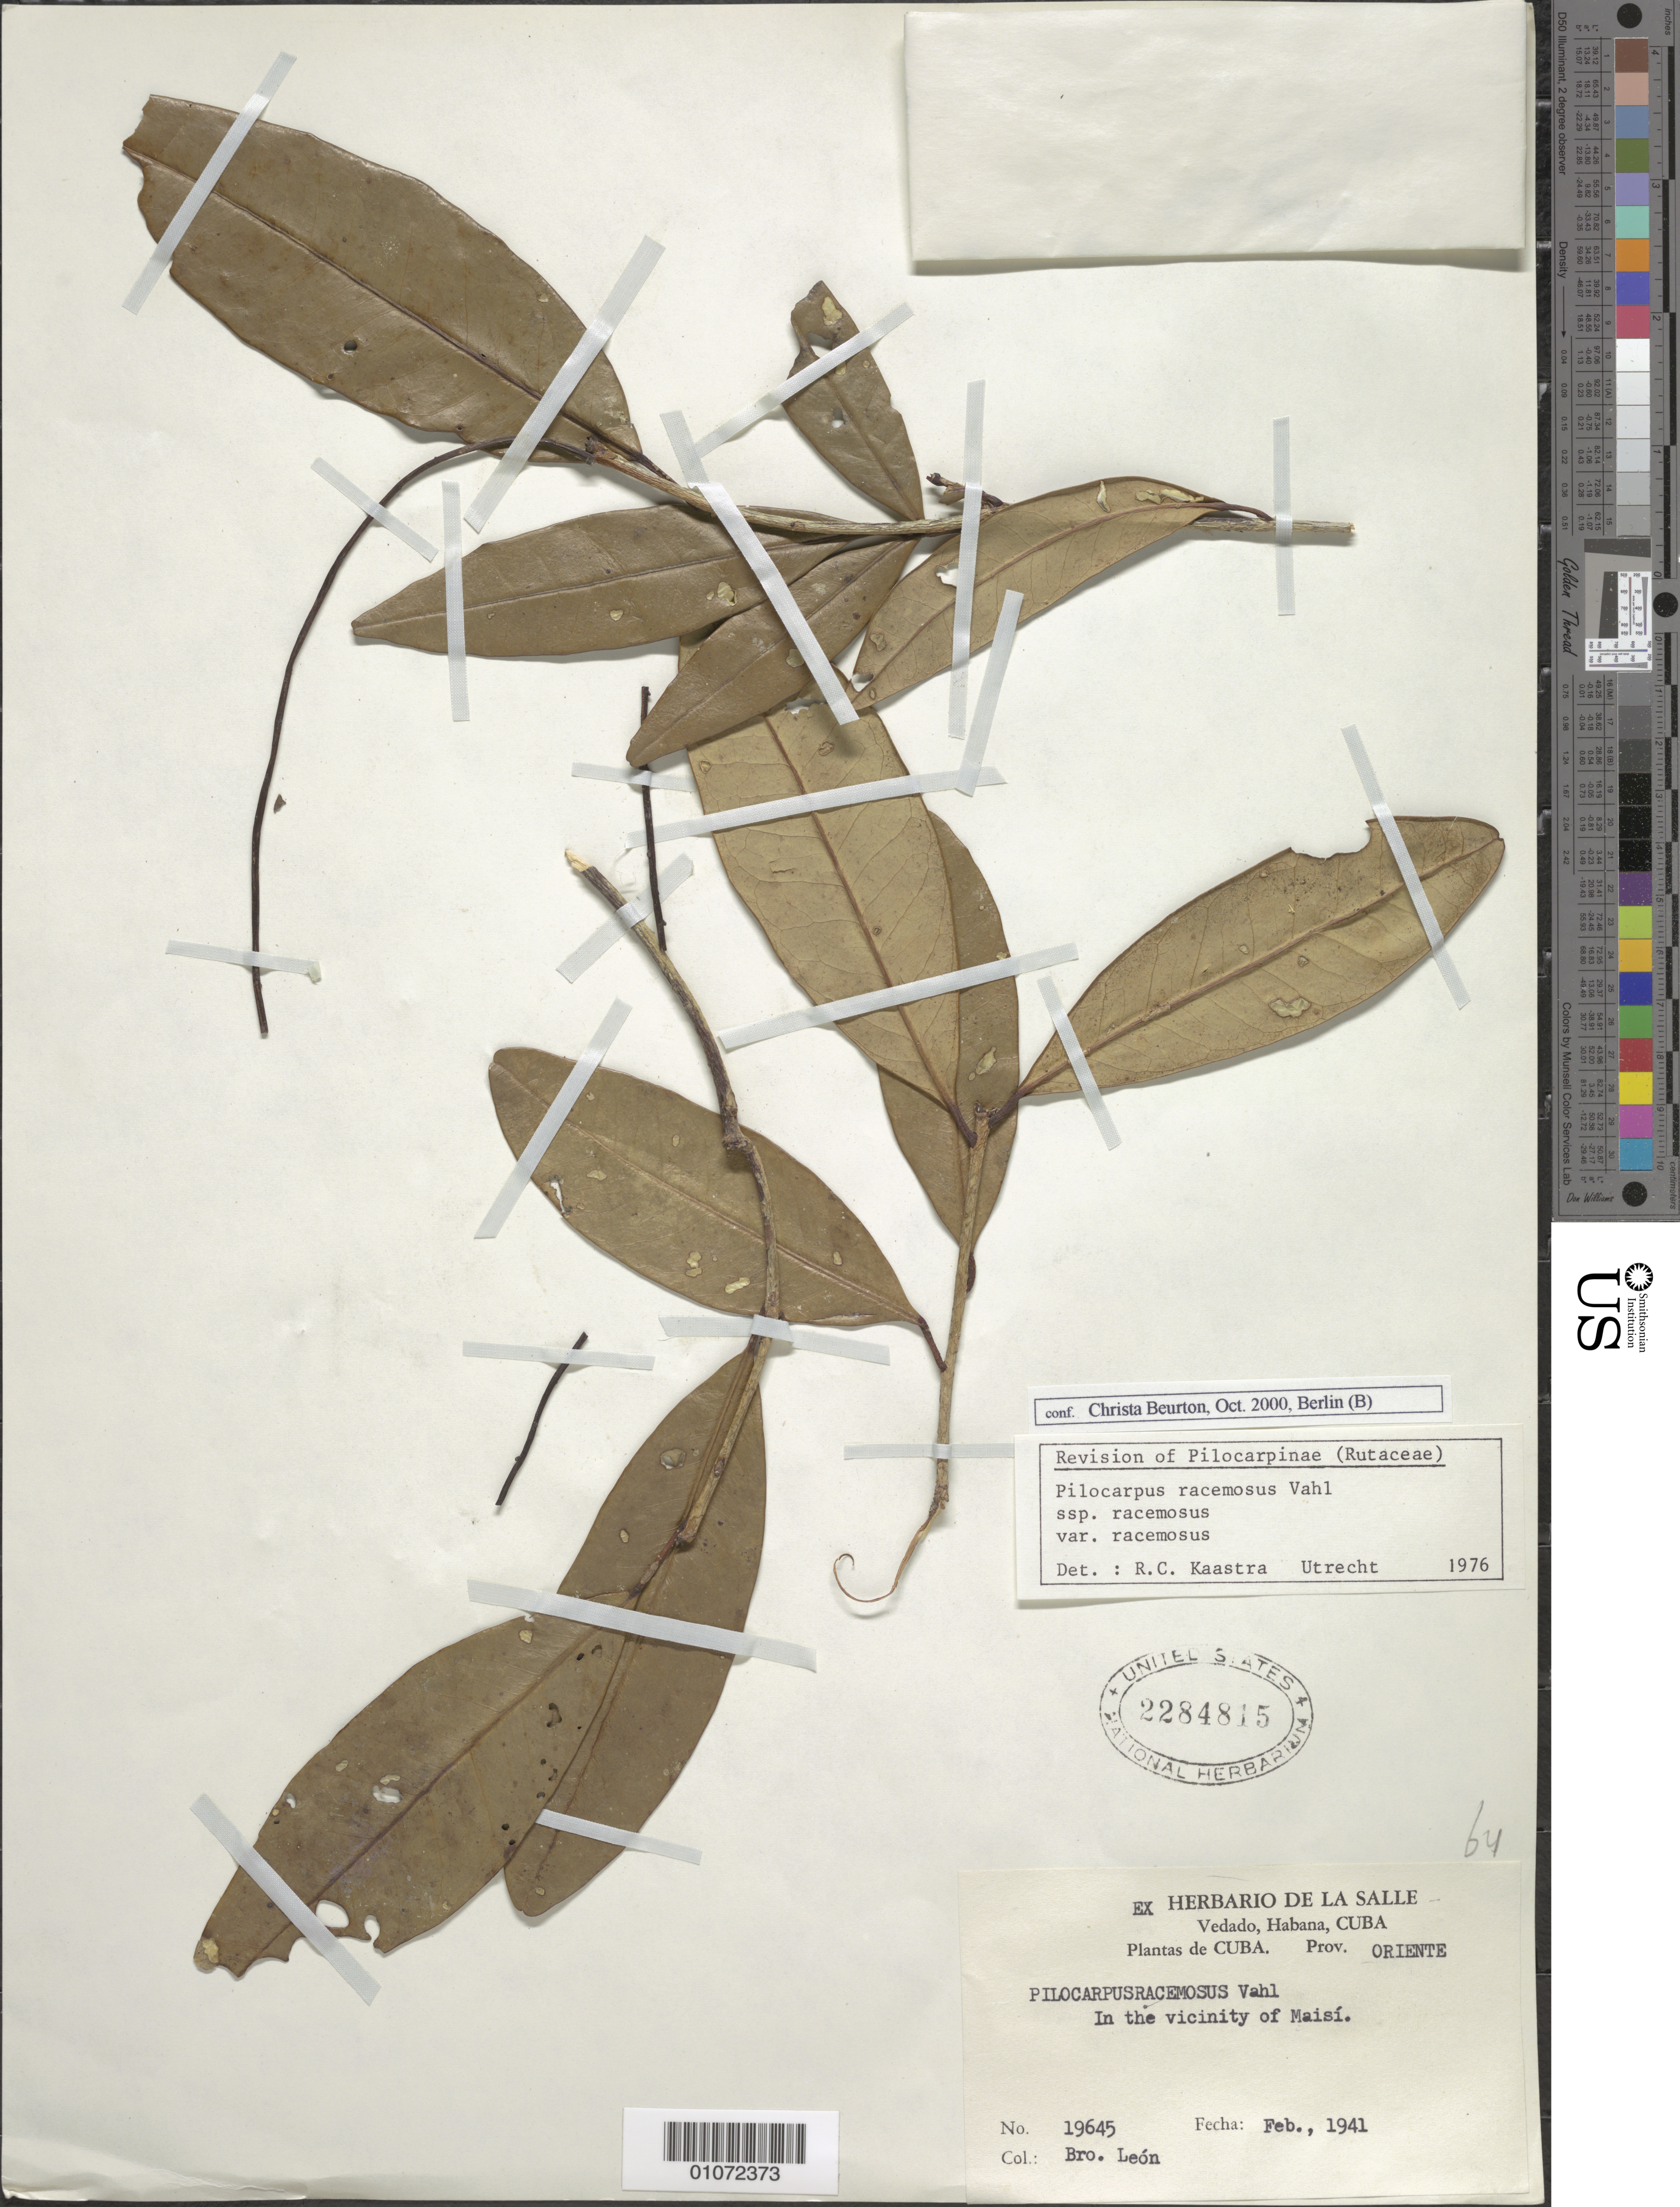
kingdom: Plantae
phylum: Tracheophyta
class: Magnoliopsida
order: Sapindales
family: Rutaceae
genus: Pilocarpus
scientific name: Pilocarpus racemosus subsp. racemosus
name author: Vahl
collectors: Bro. León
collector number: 19645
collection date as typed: Feb 1941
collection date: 1941-02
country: Cuba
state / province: Guantánamo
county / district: Municipio de Maisí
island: Cuba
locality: In the vicinity of Maisi; Prov: Oriente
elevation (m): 25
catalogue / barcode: US 2284815